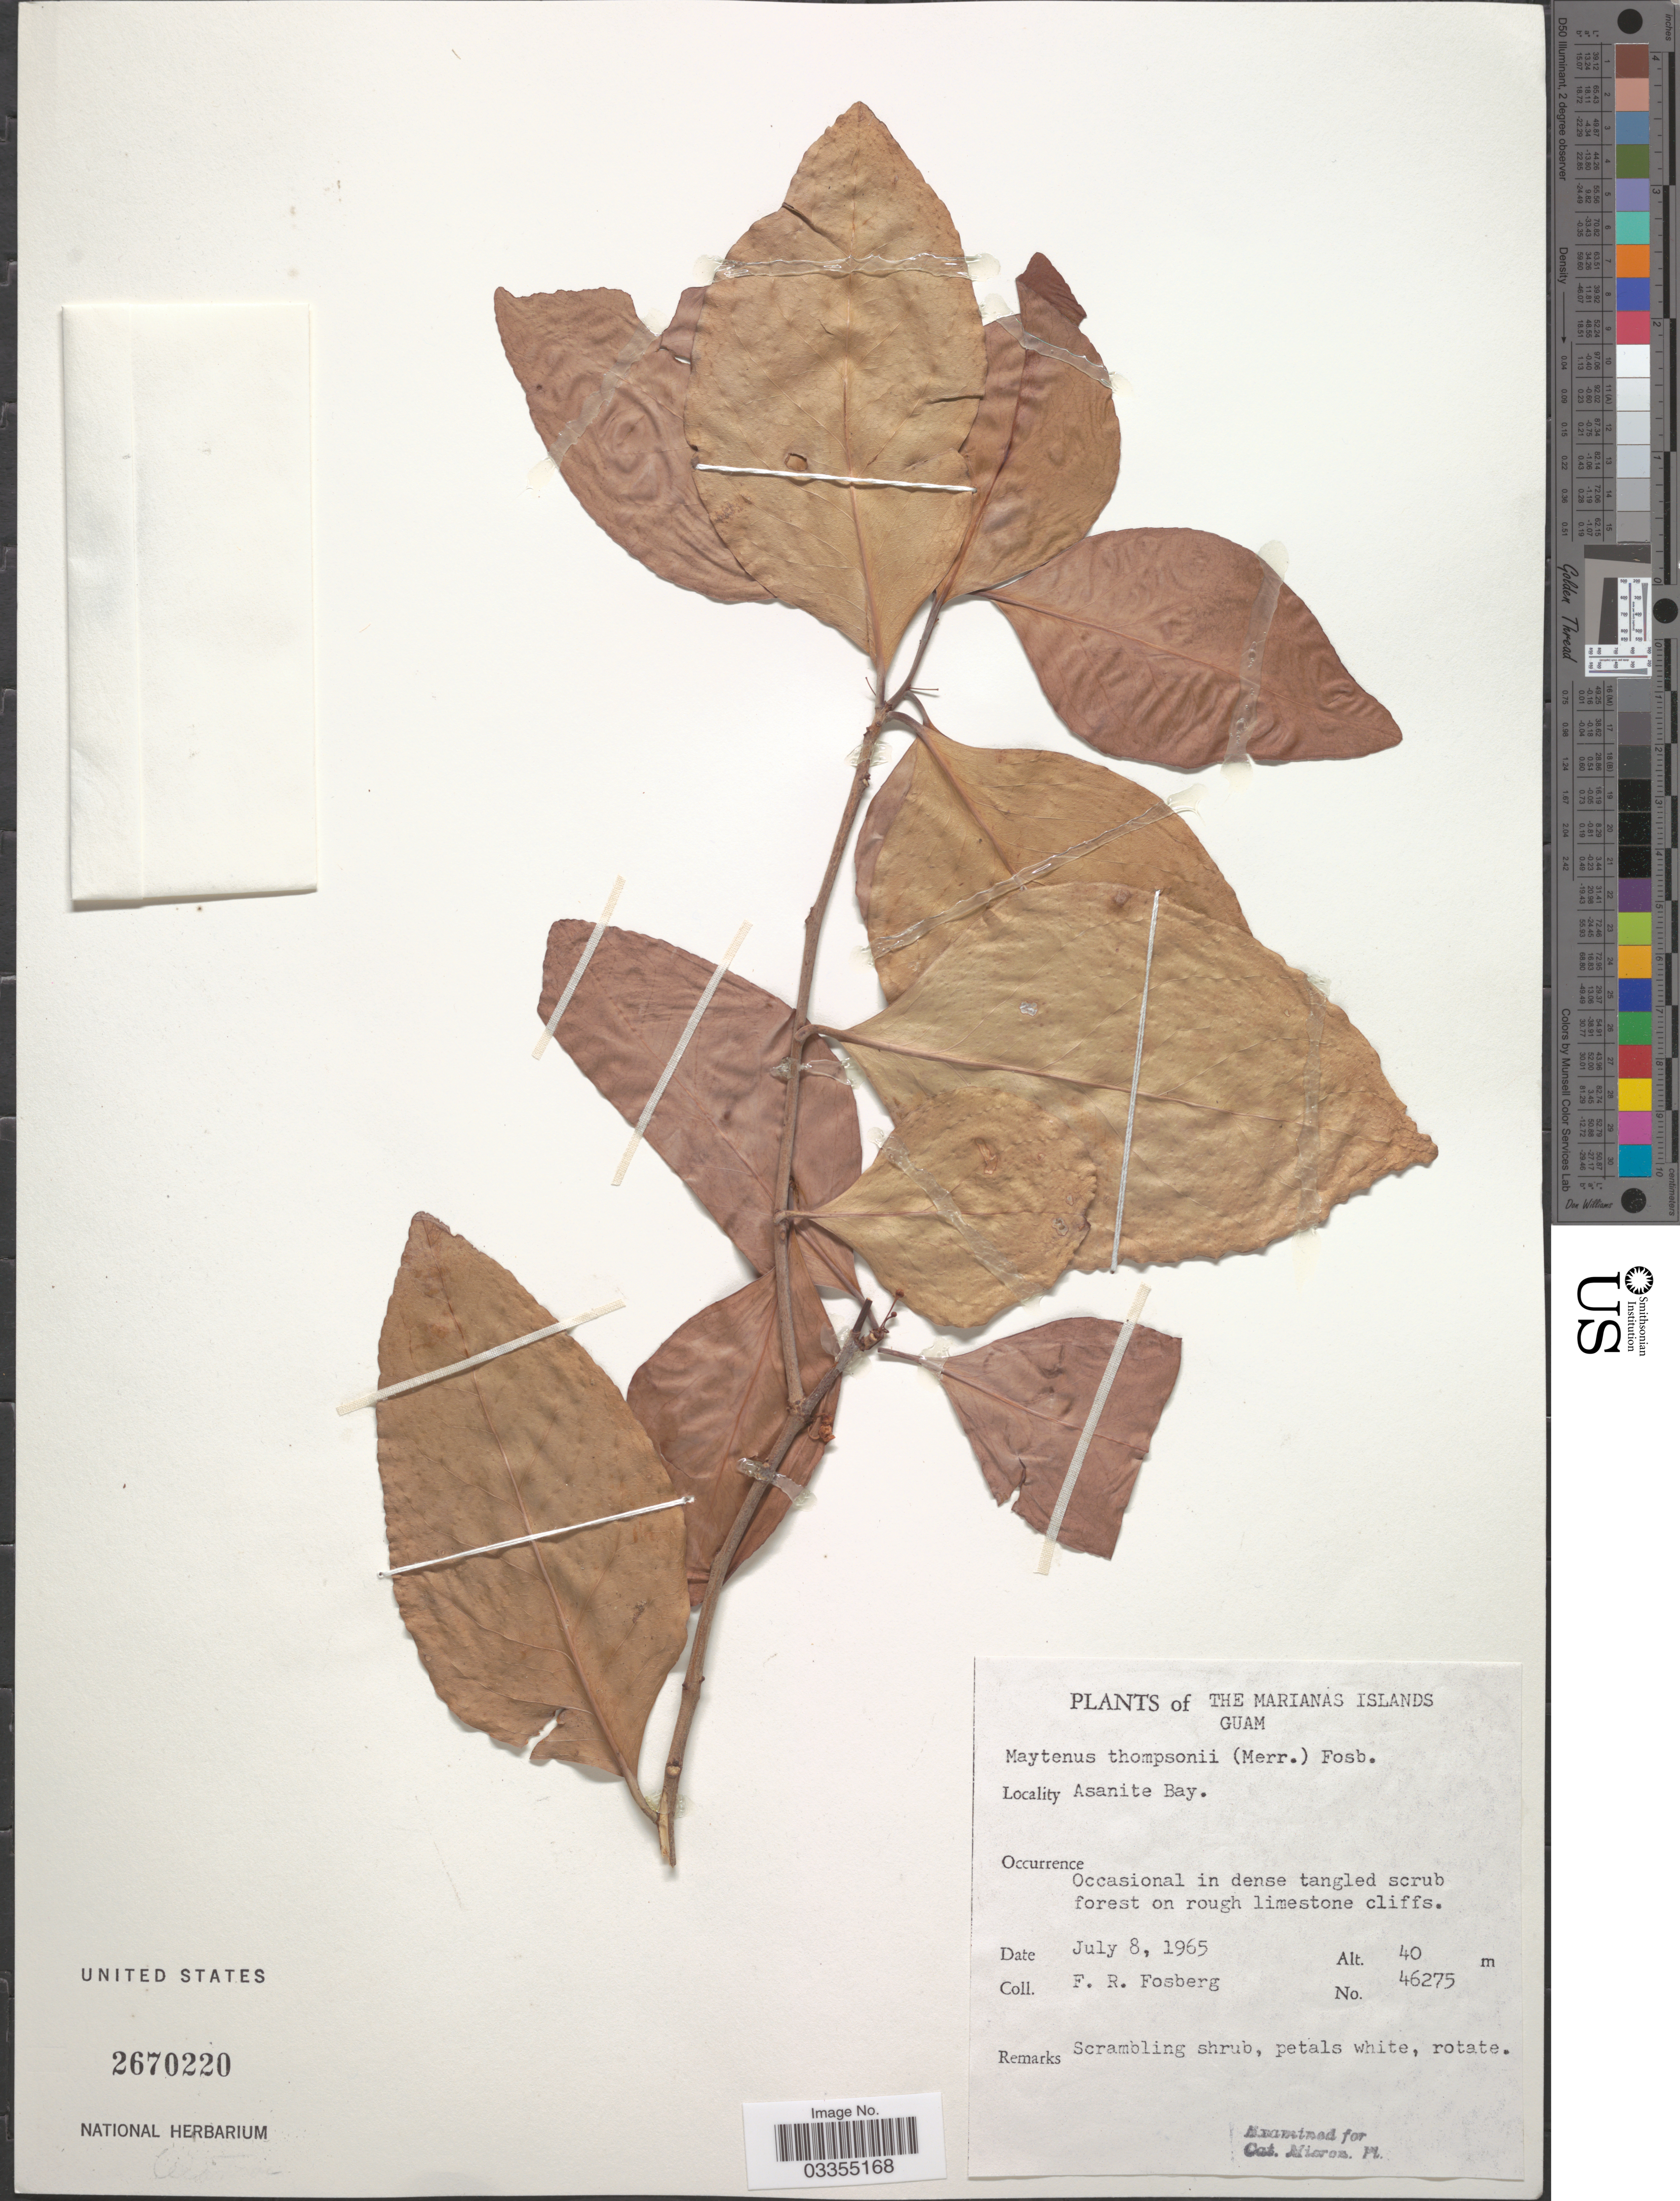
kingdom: Plantae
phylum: Tracheophyta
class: Magnoliopsida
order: Celastrales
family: Celastraceae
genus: Gymnosporia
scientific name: Gymnosporia thompsonii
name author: Merr.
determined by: Wagner, W. L., (BOT), Smithsonian Institution - National Museum of Natural History (UNITED STATES)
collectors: F. R. Fosberg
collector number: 46275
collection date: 1965-07-08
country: Guam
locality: The Marianas Islands. Guam. Asanite Bay.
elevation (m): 40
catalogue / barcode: US 2670220